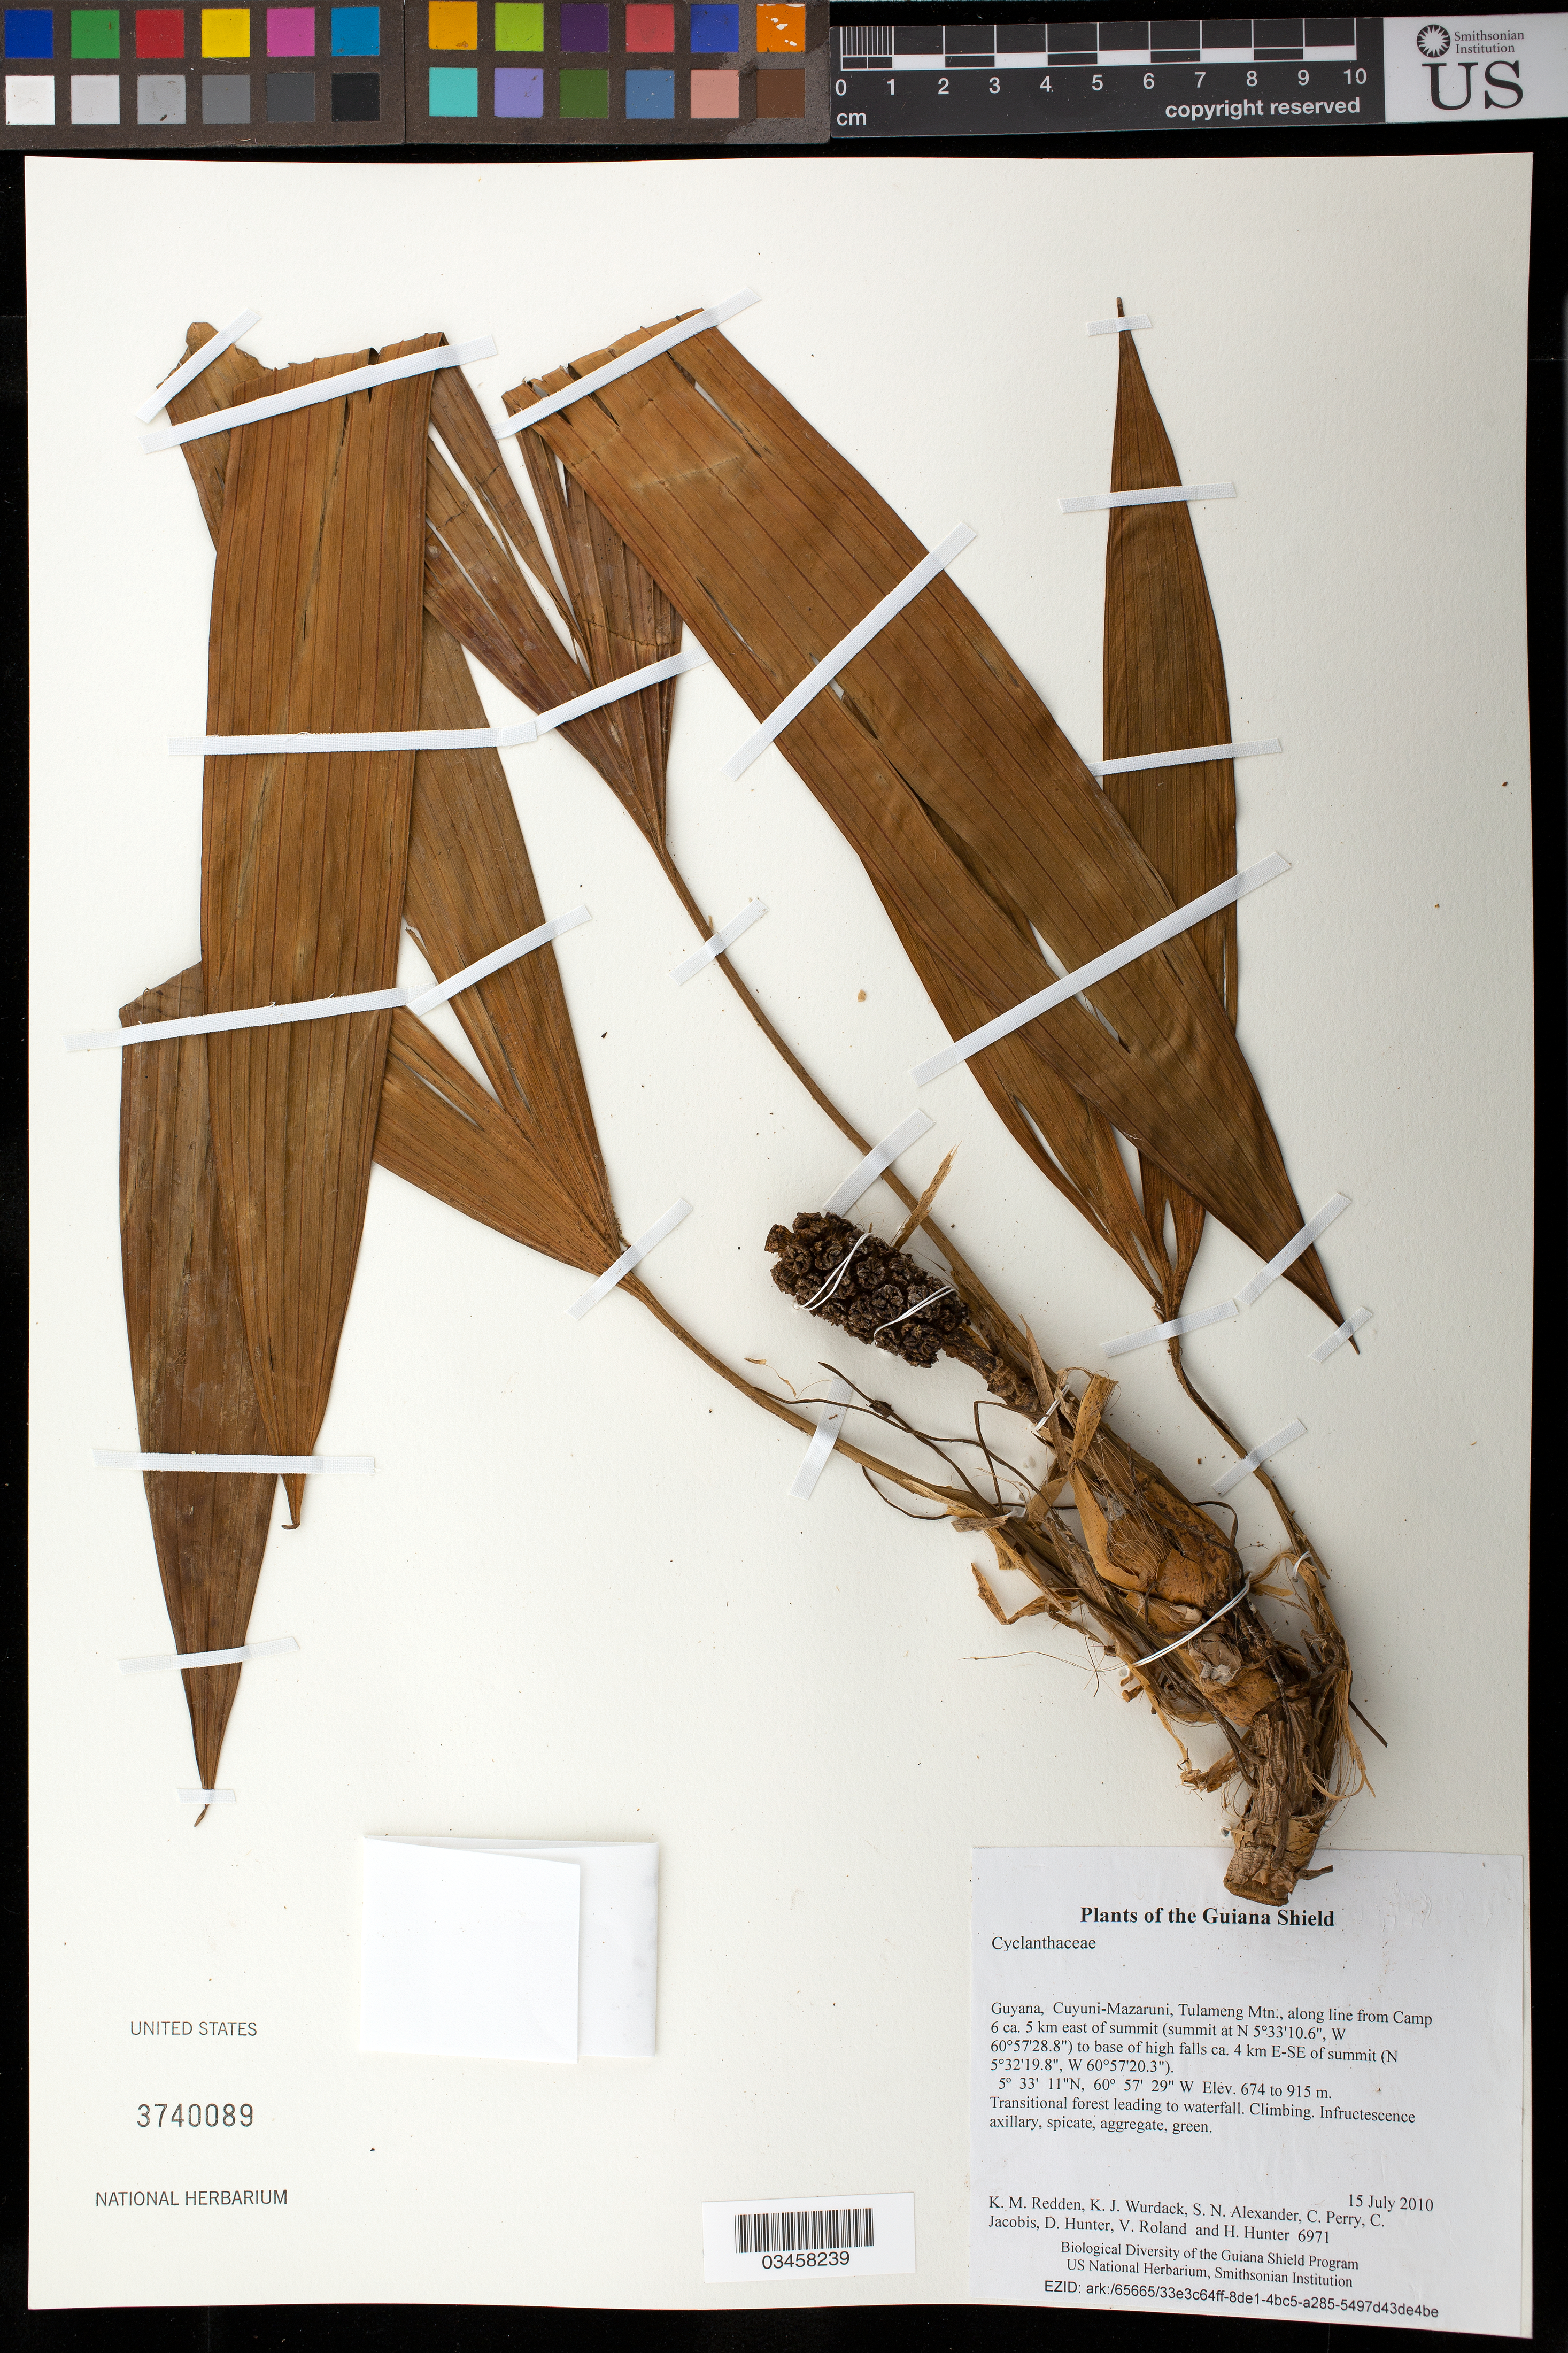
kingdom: Plantae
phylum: Tracheophyta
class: Liliopsida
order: Pandanales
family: Cyclanthaceae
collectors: K. M. Redden, K. Wurdack, S. N. Alexander, C. Perry, C. Jacobis, D. Hunter, V. Roland & H. Hunter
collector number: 6971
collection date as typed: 15 July 2010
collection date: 2010-07-15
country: Guyana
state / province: Cuyuni-Mazaruni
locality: Tulameng Mtn., along line from Camp 6 ca. 5 km east of summit (summit at N 5°33'10.6", W 60°57'28.8") to base of high falls ca. 4 km E-SE of summit (N 5°32'19.8", W 60°57'20.3")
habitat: Transitional forest leading to waterfall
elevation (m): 674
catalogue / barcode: US 3740089